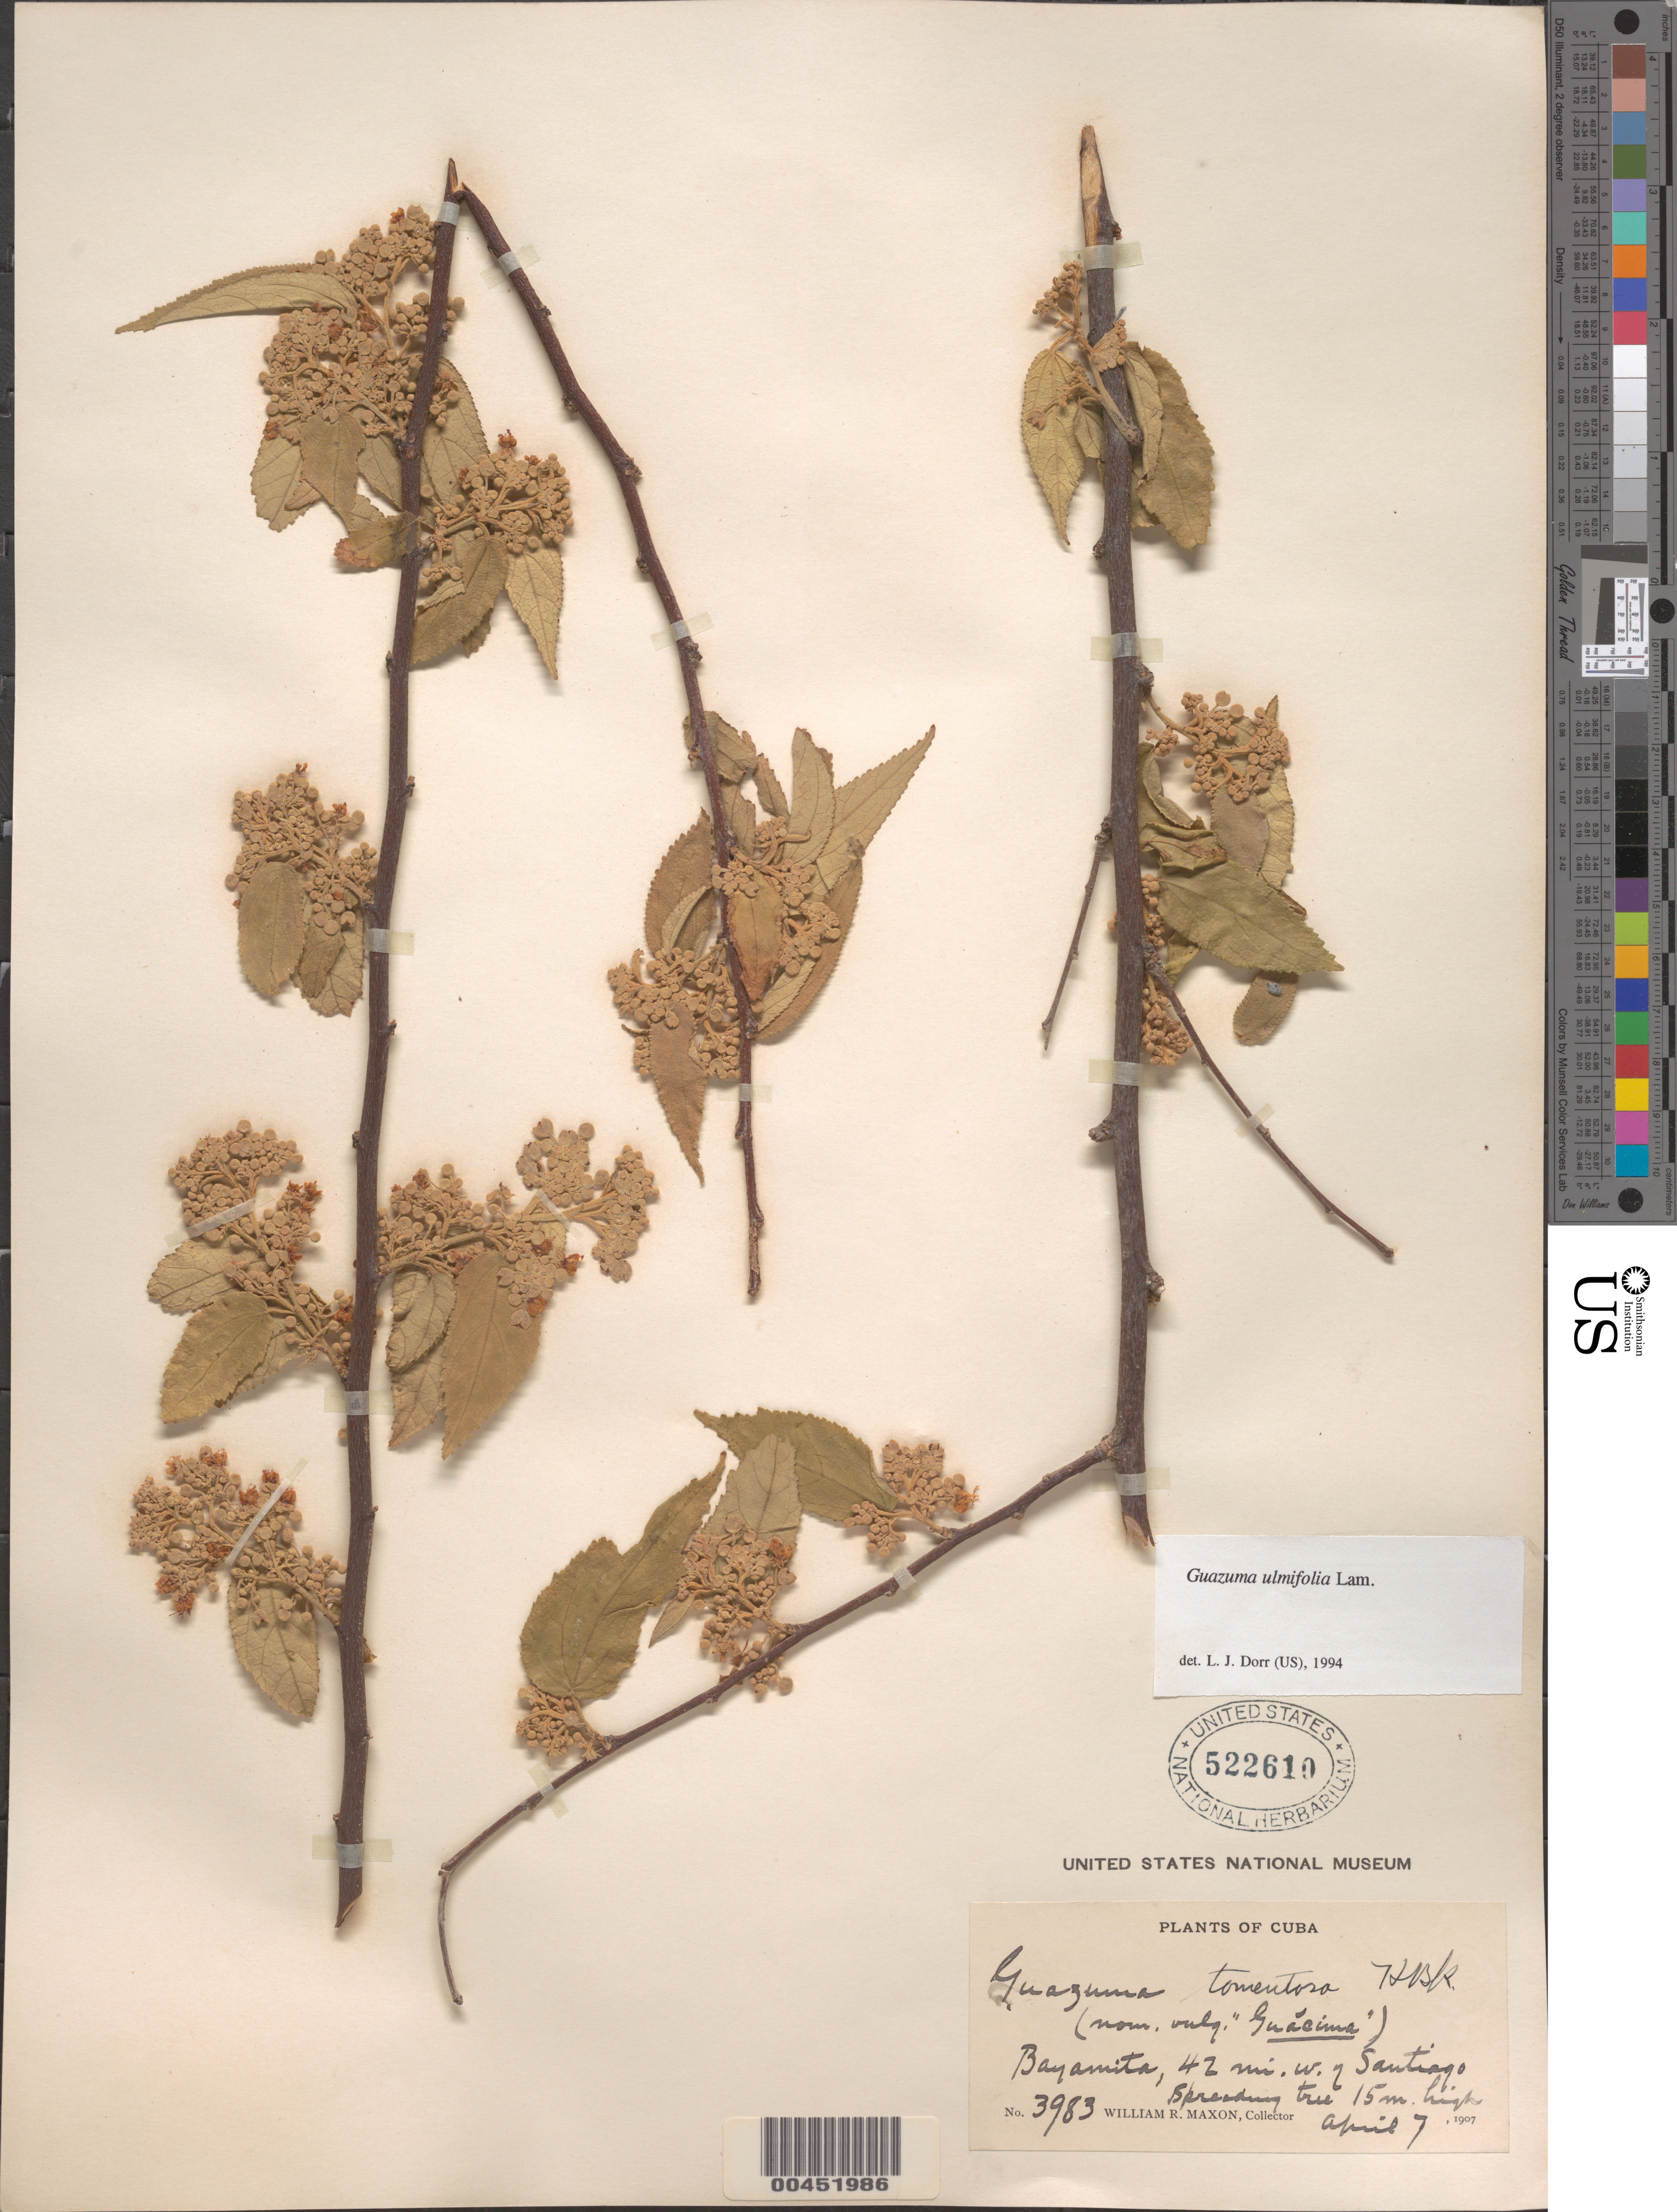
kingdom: Plantae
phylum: Tracheophyta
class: Magnoliopsida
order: Malvales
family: Malvaceae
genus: Guazuma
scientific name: Guazuma ulmifolia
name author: Lam.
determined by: Dorr, L. J., (BOT), Smithsonian Institution - National Museum of Natural History (UNITED STATES)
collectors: W. R. Maxon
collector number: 3983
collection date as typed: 07 Apr 1907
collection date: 1907-04-07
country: Cuba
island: Greater Antilles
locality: Bayamita, 42 mi. W of Santiago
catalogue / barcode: US 522610